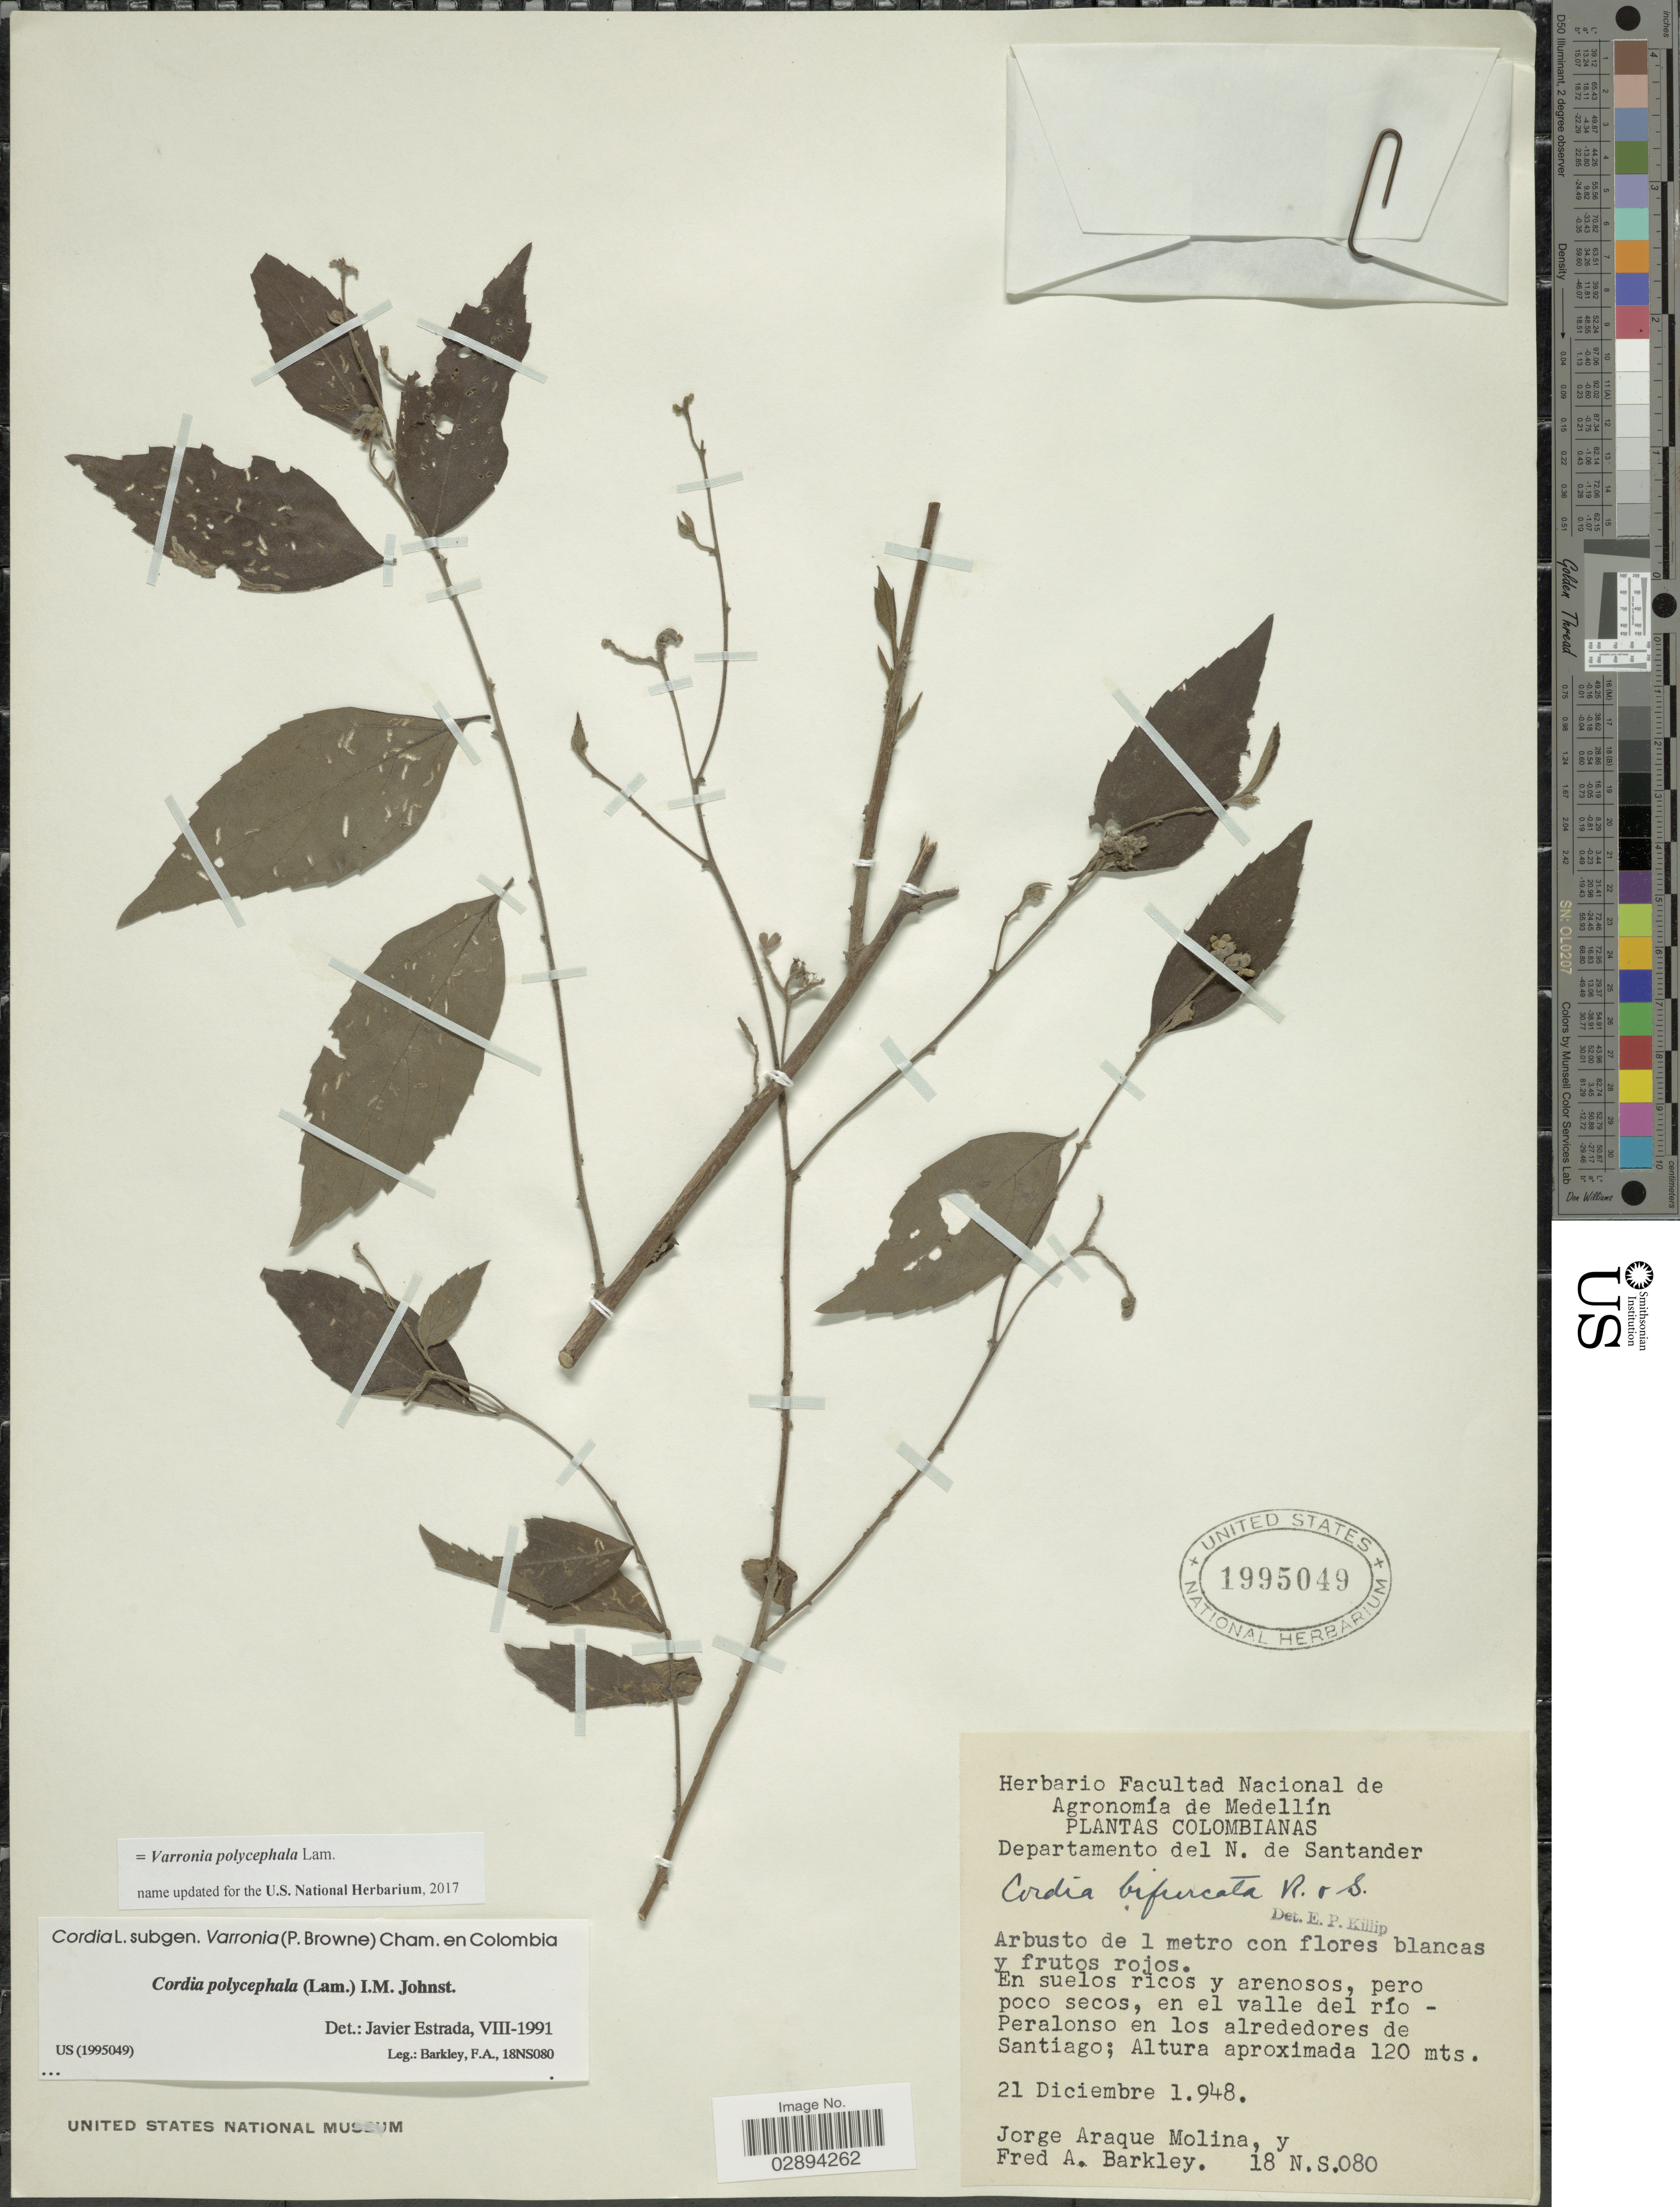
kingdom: Plantae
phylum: Tracheophyta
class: Magnoliopsida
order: Boraginales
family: Cordiaceae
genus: Varronia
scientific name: Varronia polycephala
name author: Lam.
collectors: J. Araque Molina & F. A. Barkley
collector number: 18N.S.080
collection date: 1948-12-21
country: Colombia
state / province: Norte de Santander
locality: Departamento del N. de Santander, en el valle del río-Peralonso en los alrededores de Santiago.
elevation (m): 120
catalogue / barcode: US 1995049